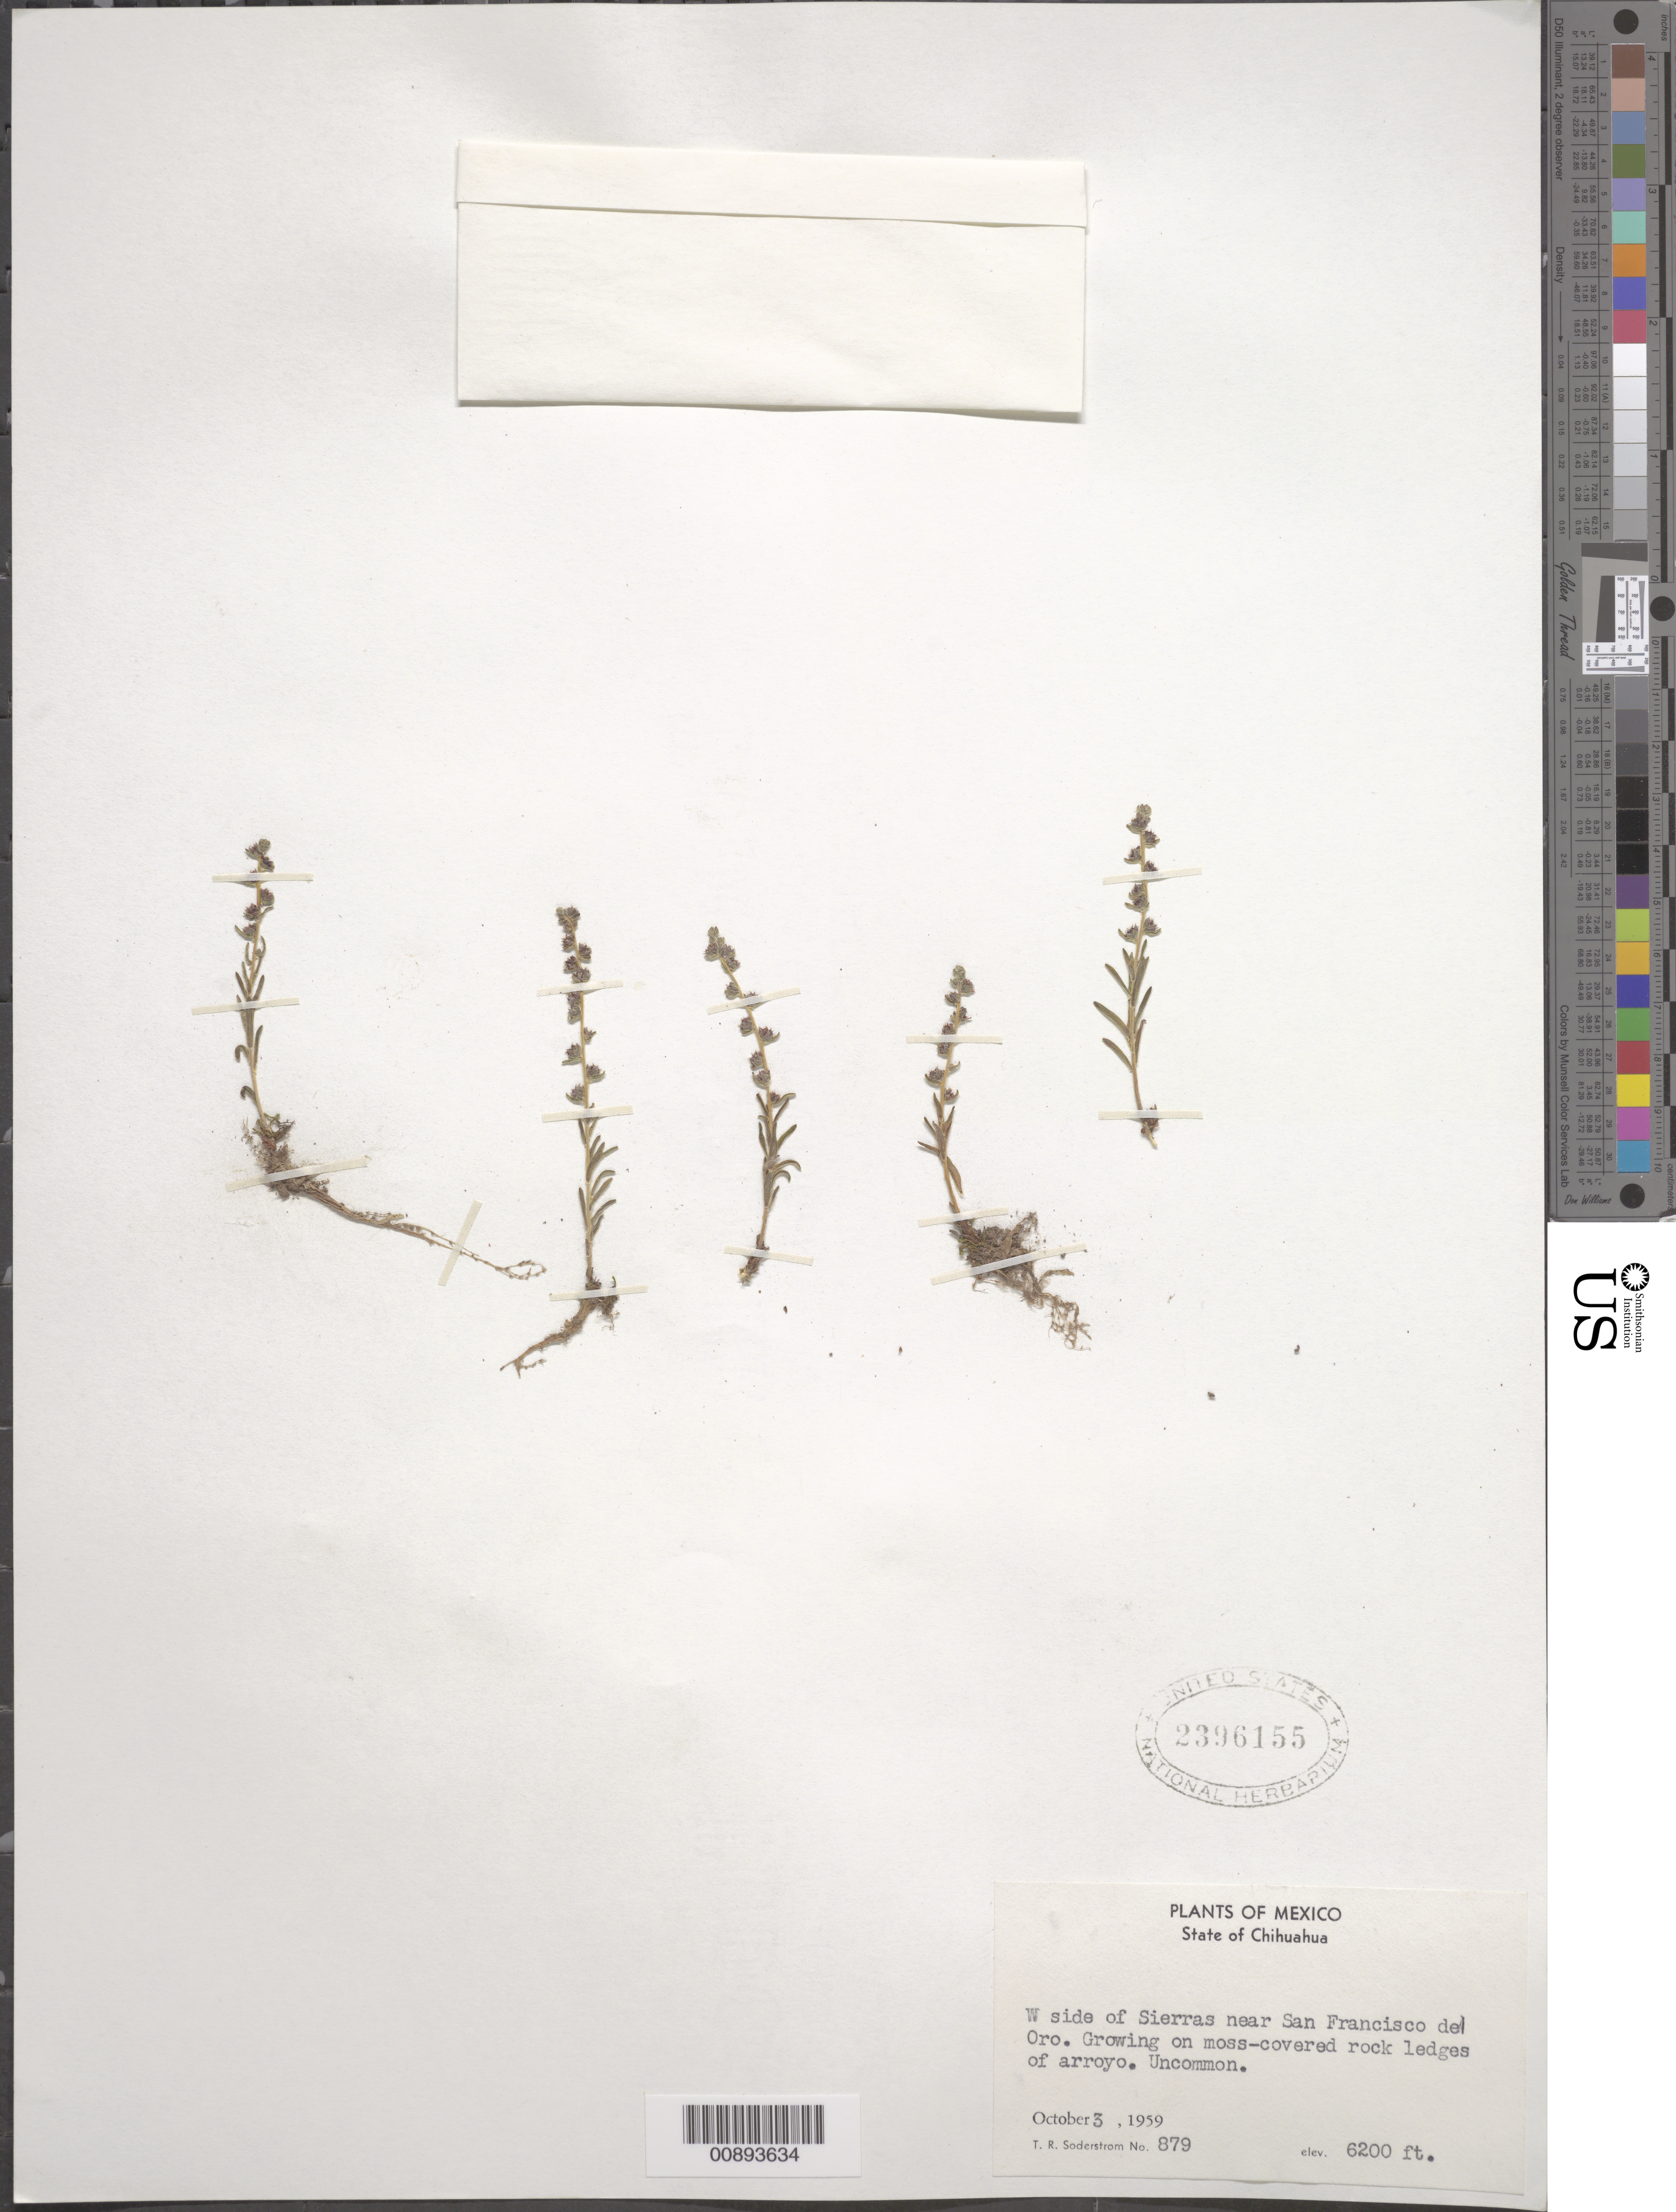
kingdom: Plantae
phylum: Tracheophyta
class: Magnoliopsida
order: Saxifragales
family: Crassulaceae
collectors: T. R. Soderstrom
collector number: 879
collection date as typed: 03 Oct 1959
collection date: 1959-10-03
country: Mexico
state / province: Chihuahua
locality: W side of Sierras near San Francisco del Oro, Chihuahua.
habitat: Growing on moss-covered rock ledges of arroyo.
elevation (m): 1890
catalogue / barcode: US 2396155